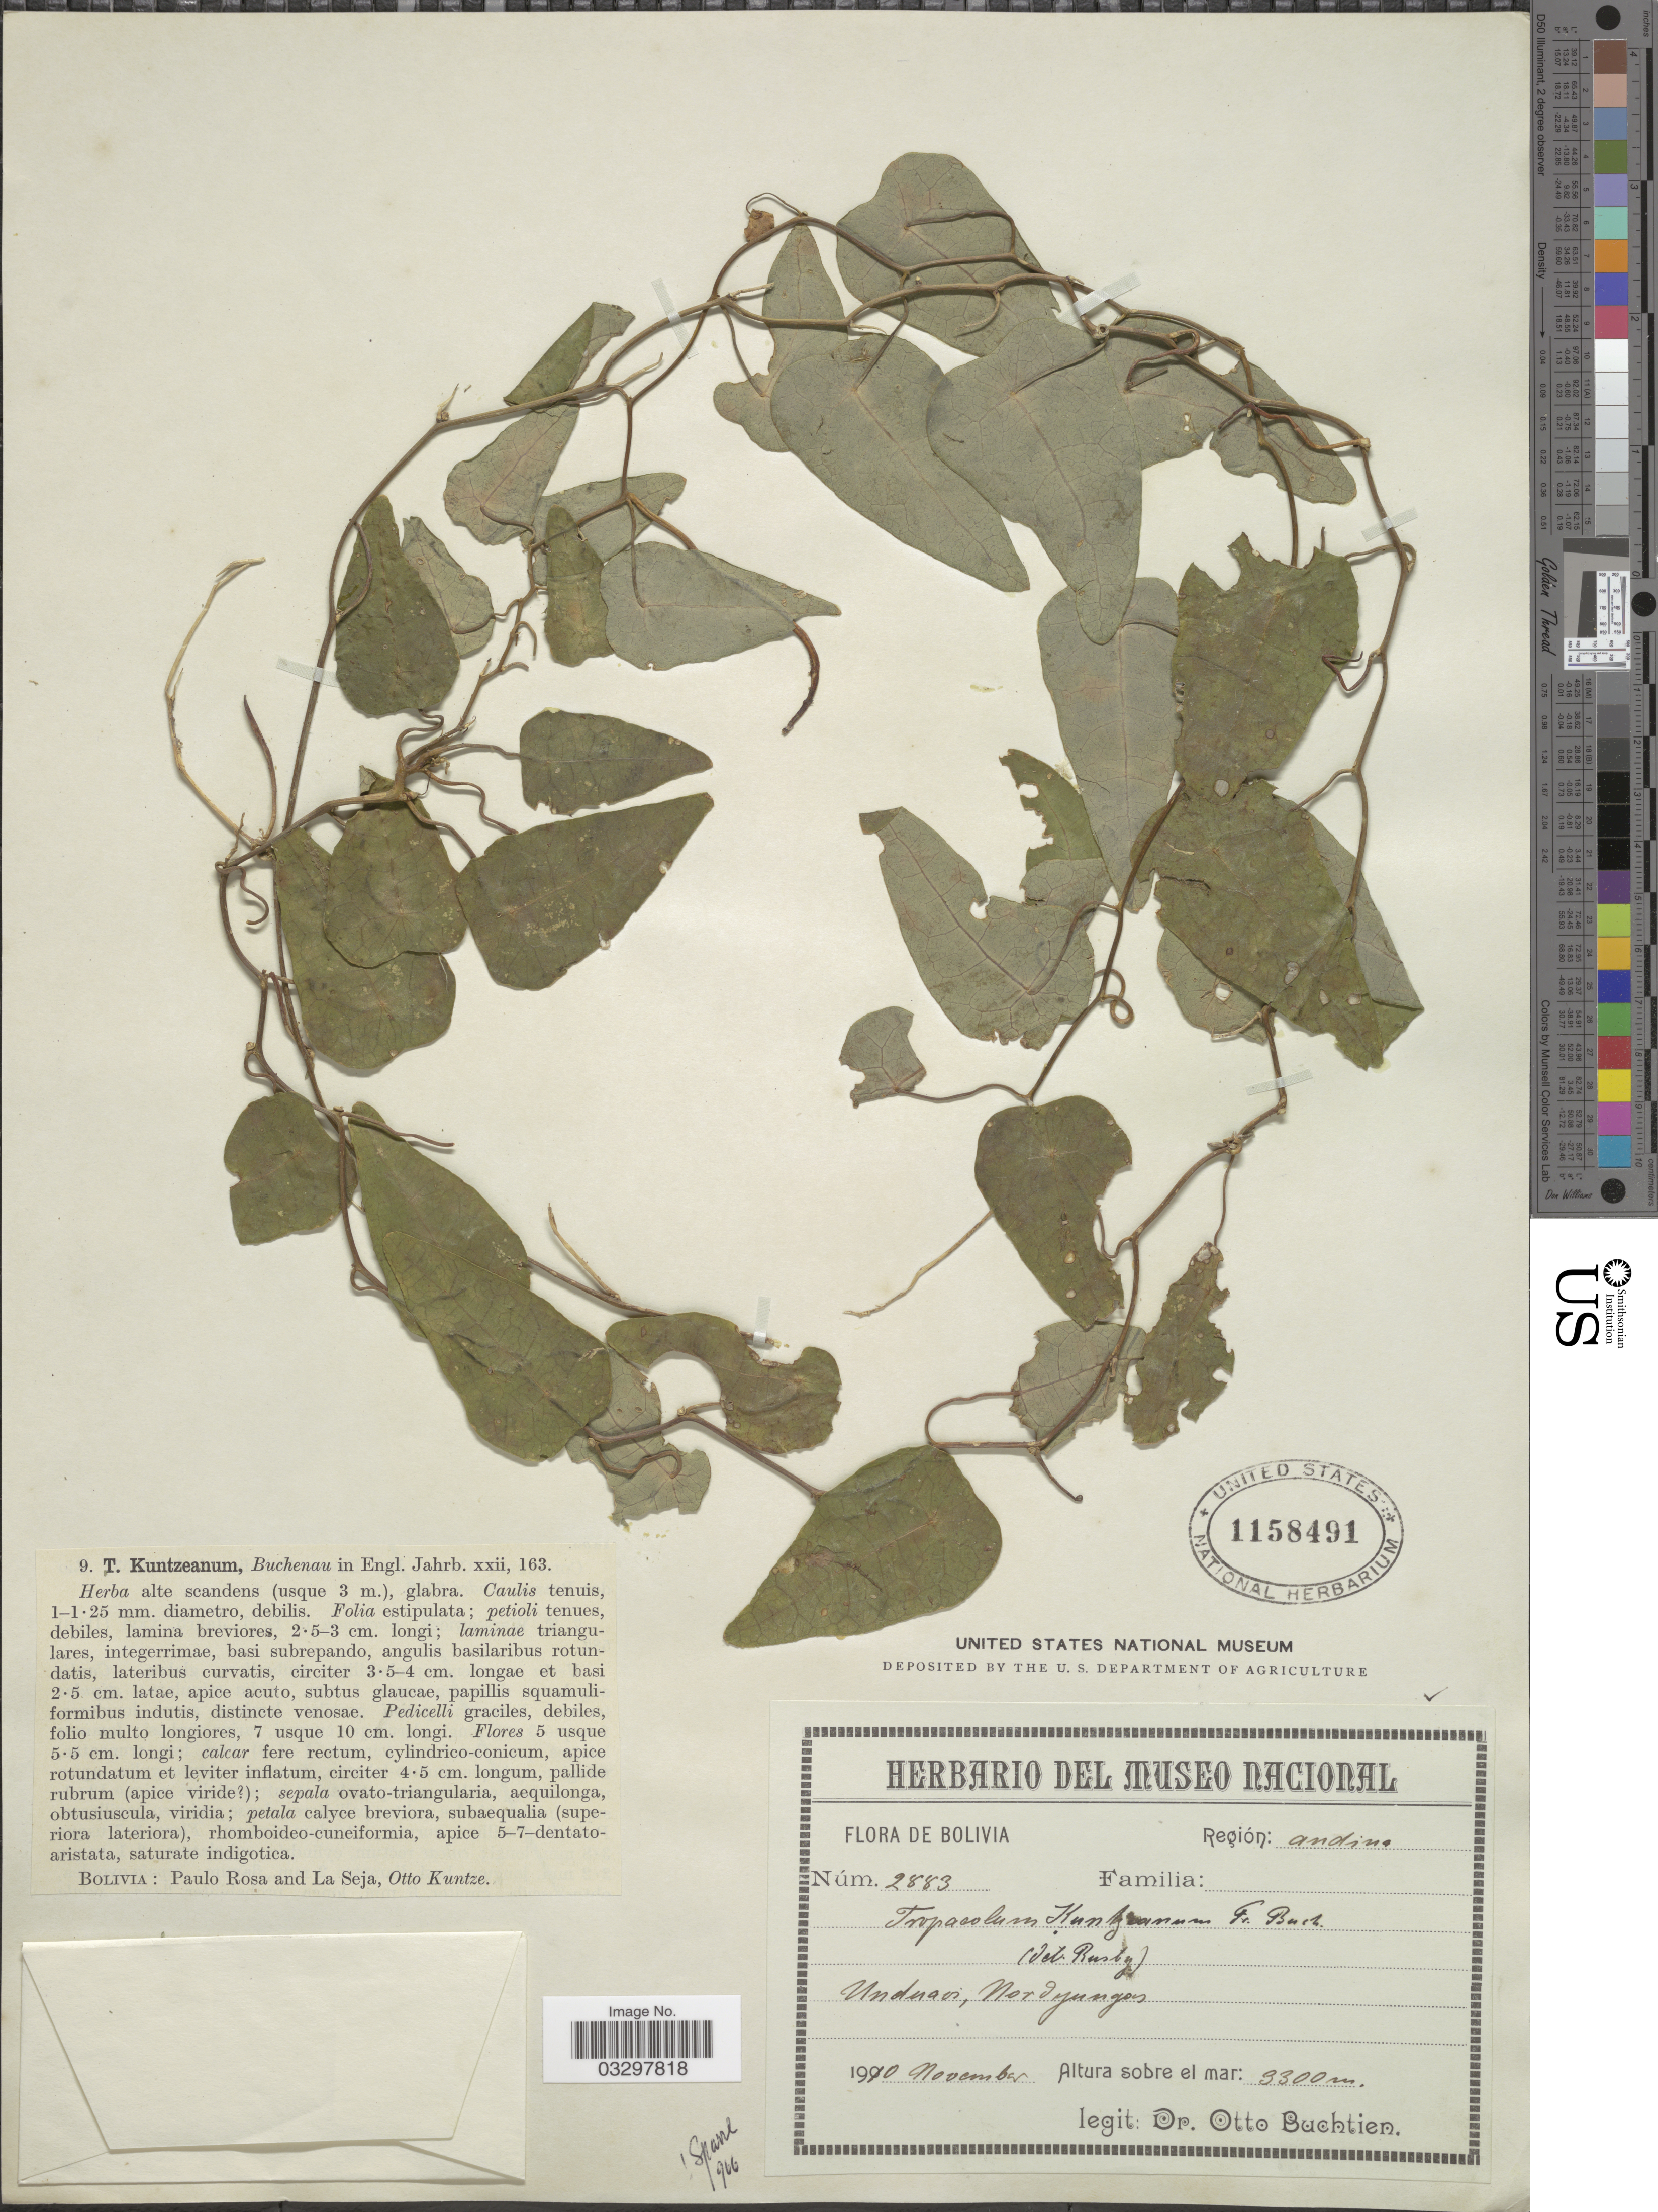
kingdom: Plantae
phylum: Tracheophyta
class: Magnoliopsida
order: Brassicales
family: Tropaeolaceae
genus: Tropaeolum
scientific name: Tropaeolum kuntzeanum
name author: Buchenau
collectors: O. Buchtien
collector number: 2883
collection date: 1910-11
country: Bolivia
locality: Región Andina, Unduavi, Nordyungas.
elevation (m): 3300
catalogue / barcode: US 1158491